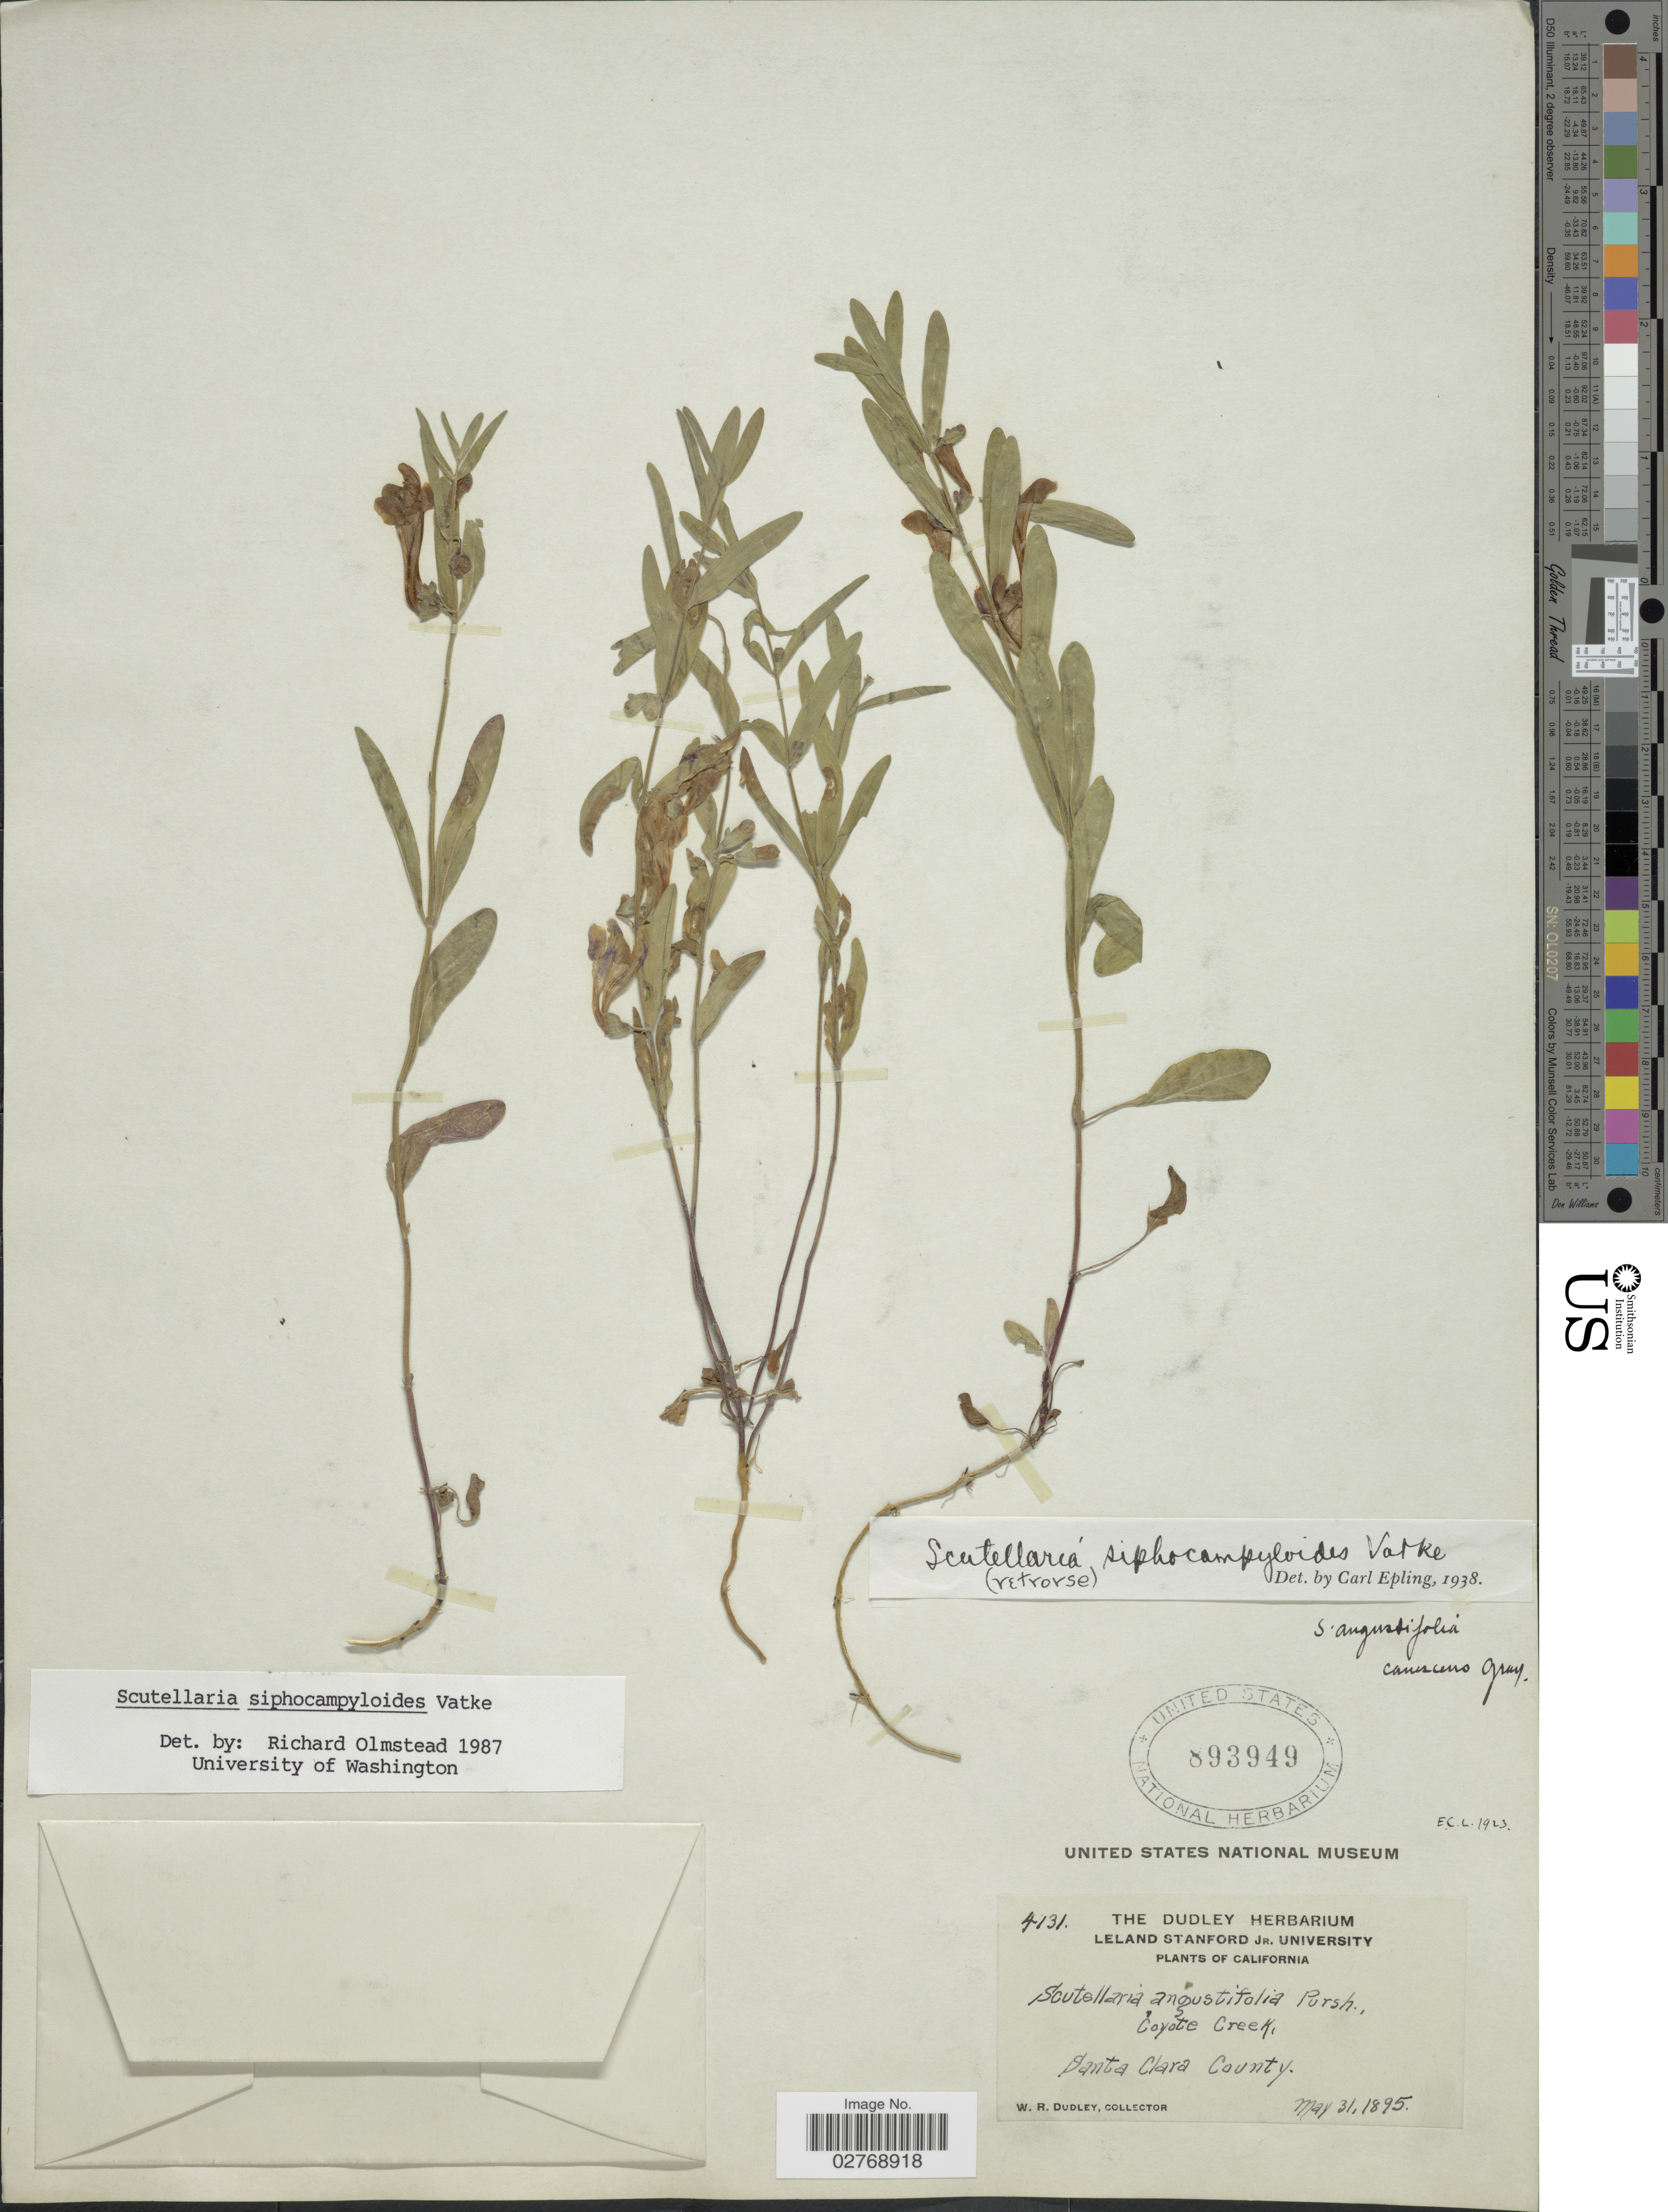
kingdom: Plantae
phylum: Tracheophyta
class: Magnoliopsida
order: Lamiales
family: Lamiaceae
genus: Scutellaria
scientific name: Scutellaria siphocampyloides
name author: Vatke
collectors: W. Dudley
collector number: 4131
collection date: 1895-05-31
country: United States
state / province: California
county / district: Santa Clara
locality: Coyote Creek. Santa Clara County.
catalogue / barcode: US 893949